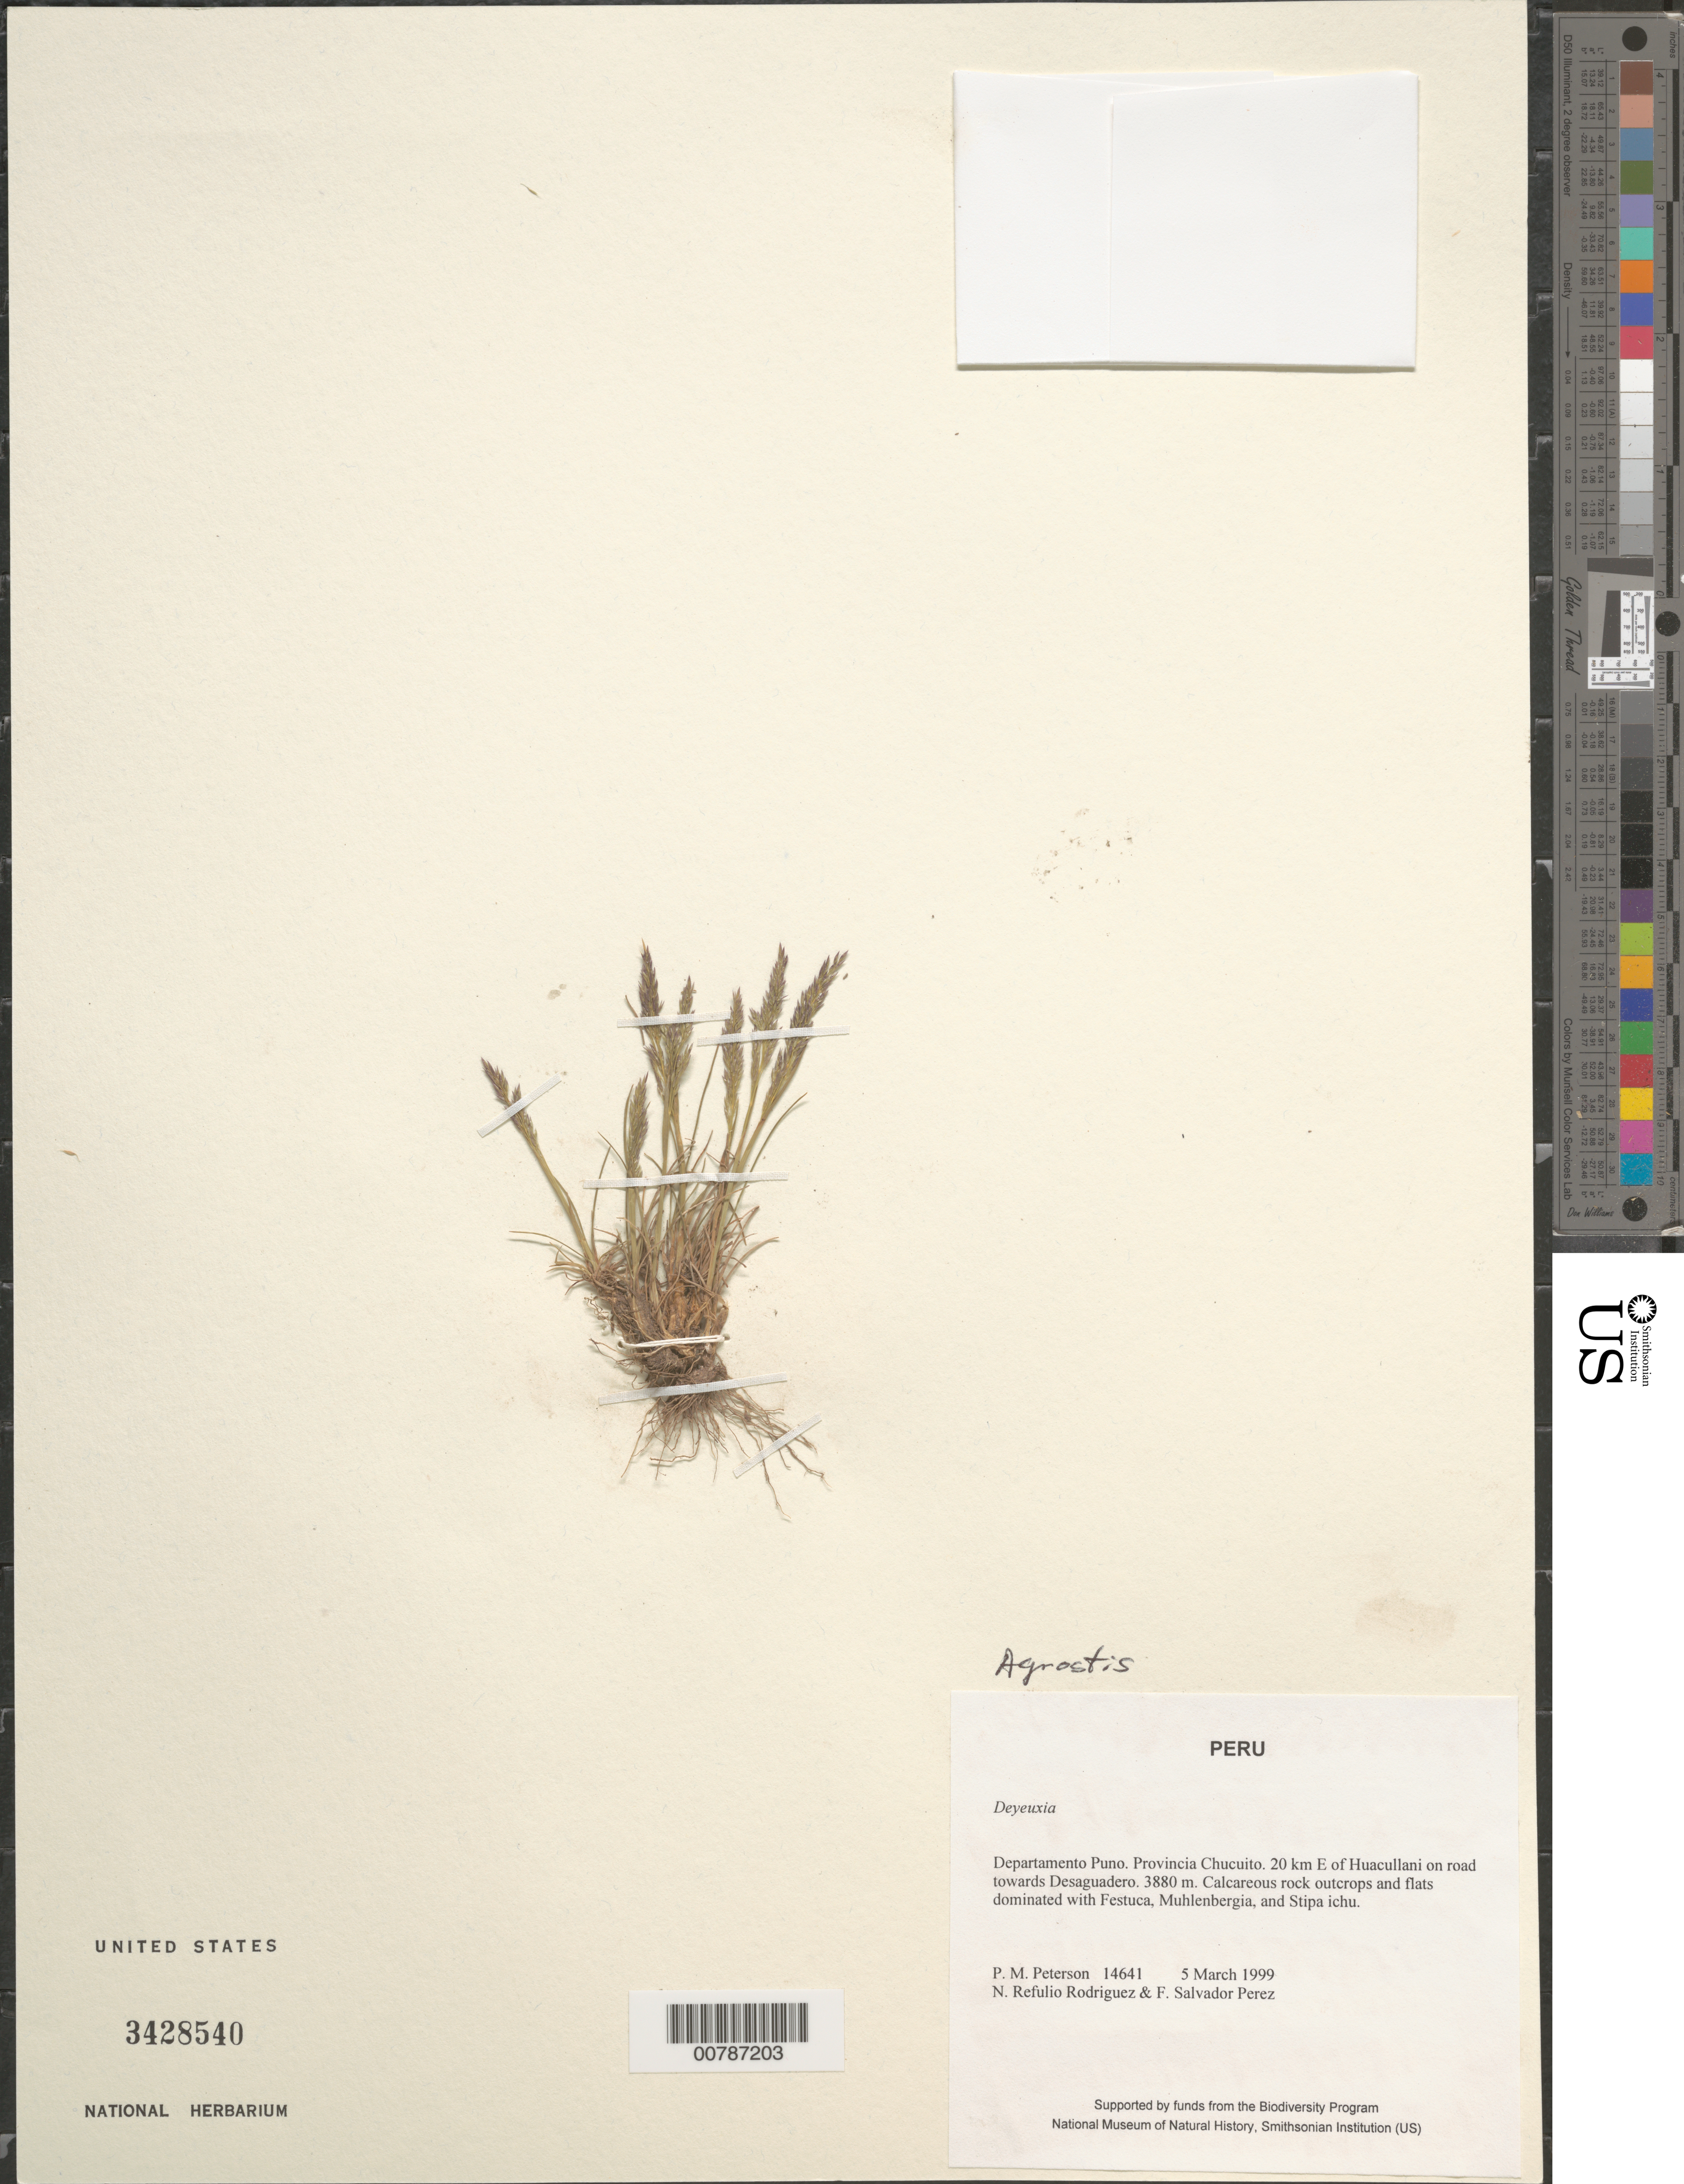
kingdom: Plantae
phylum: Tracheophyta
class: Liliopsida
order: Poales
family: Poaceae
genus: Agrostis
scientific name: Agrostis sp.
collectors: P. M. Peterson, N. Refulio-Rodríguez & F. Salvador Perez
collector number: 14641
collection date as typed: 05 Mar 1999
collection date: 1999-03-05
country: Peru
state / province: Puno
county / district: Chucuito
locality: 20 km E of Huacullani on road towards Desaguadero.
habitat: Calcareous rock outcrops and flats dominated with Festuca, Muhlenbergia and Stipa ichu.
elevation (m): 3880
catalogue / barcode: US 3428540